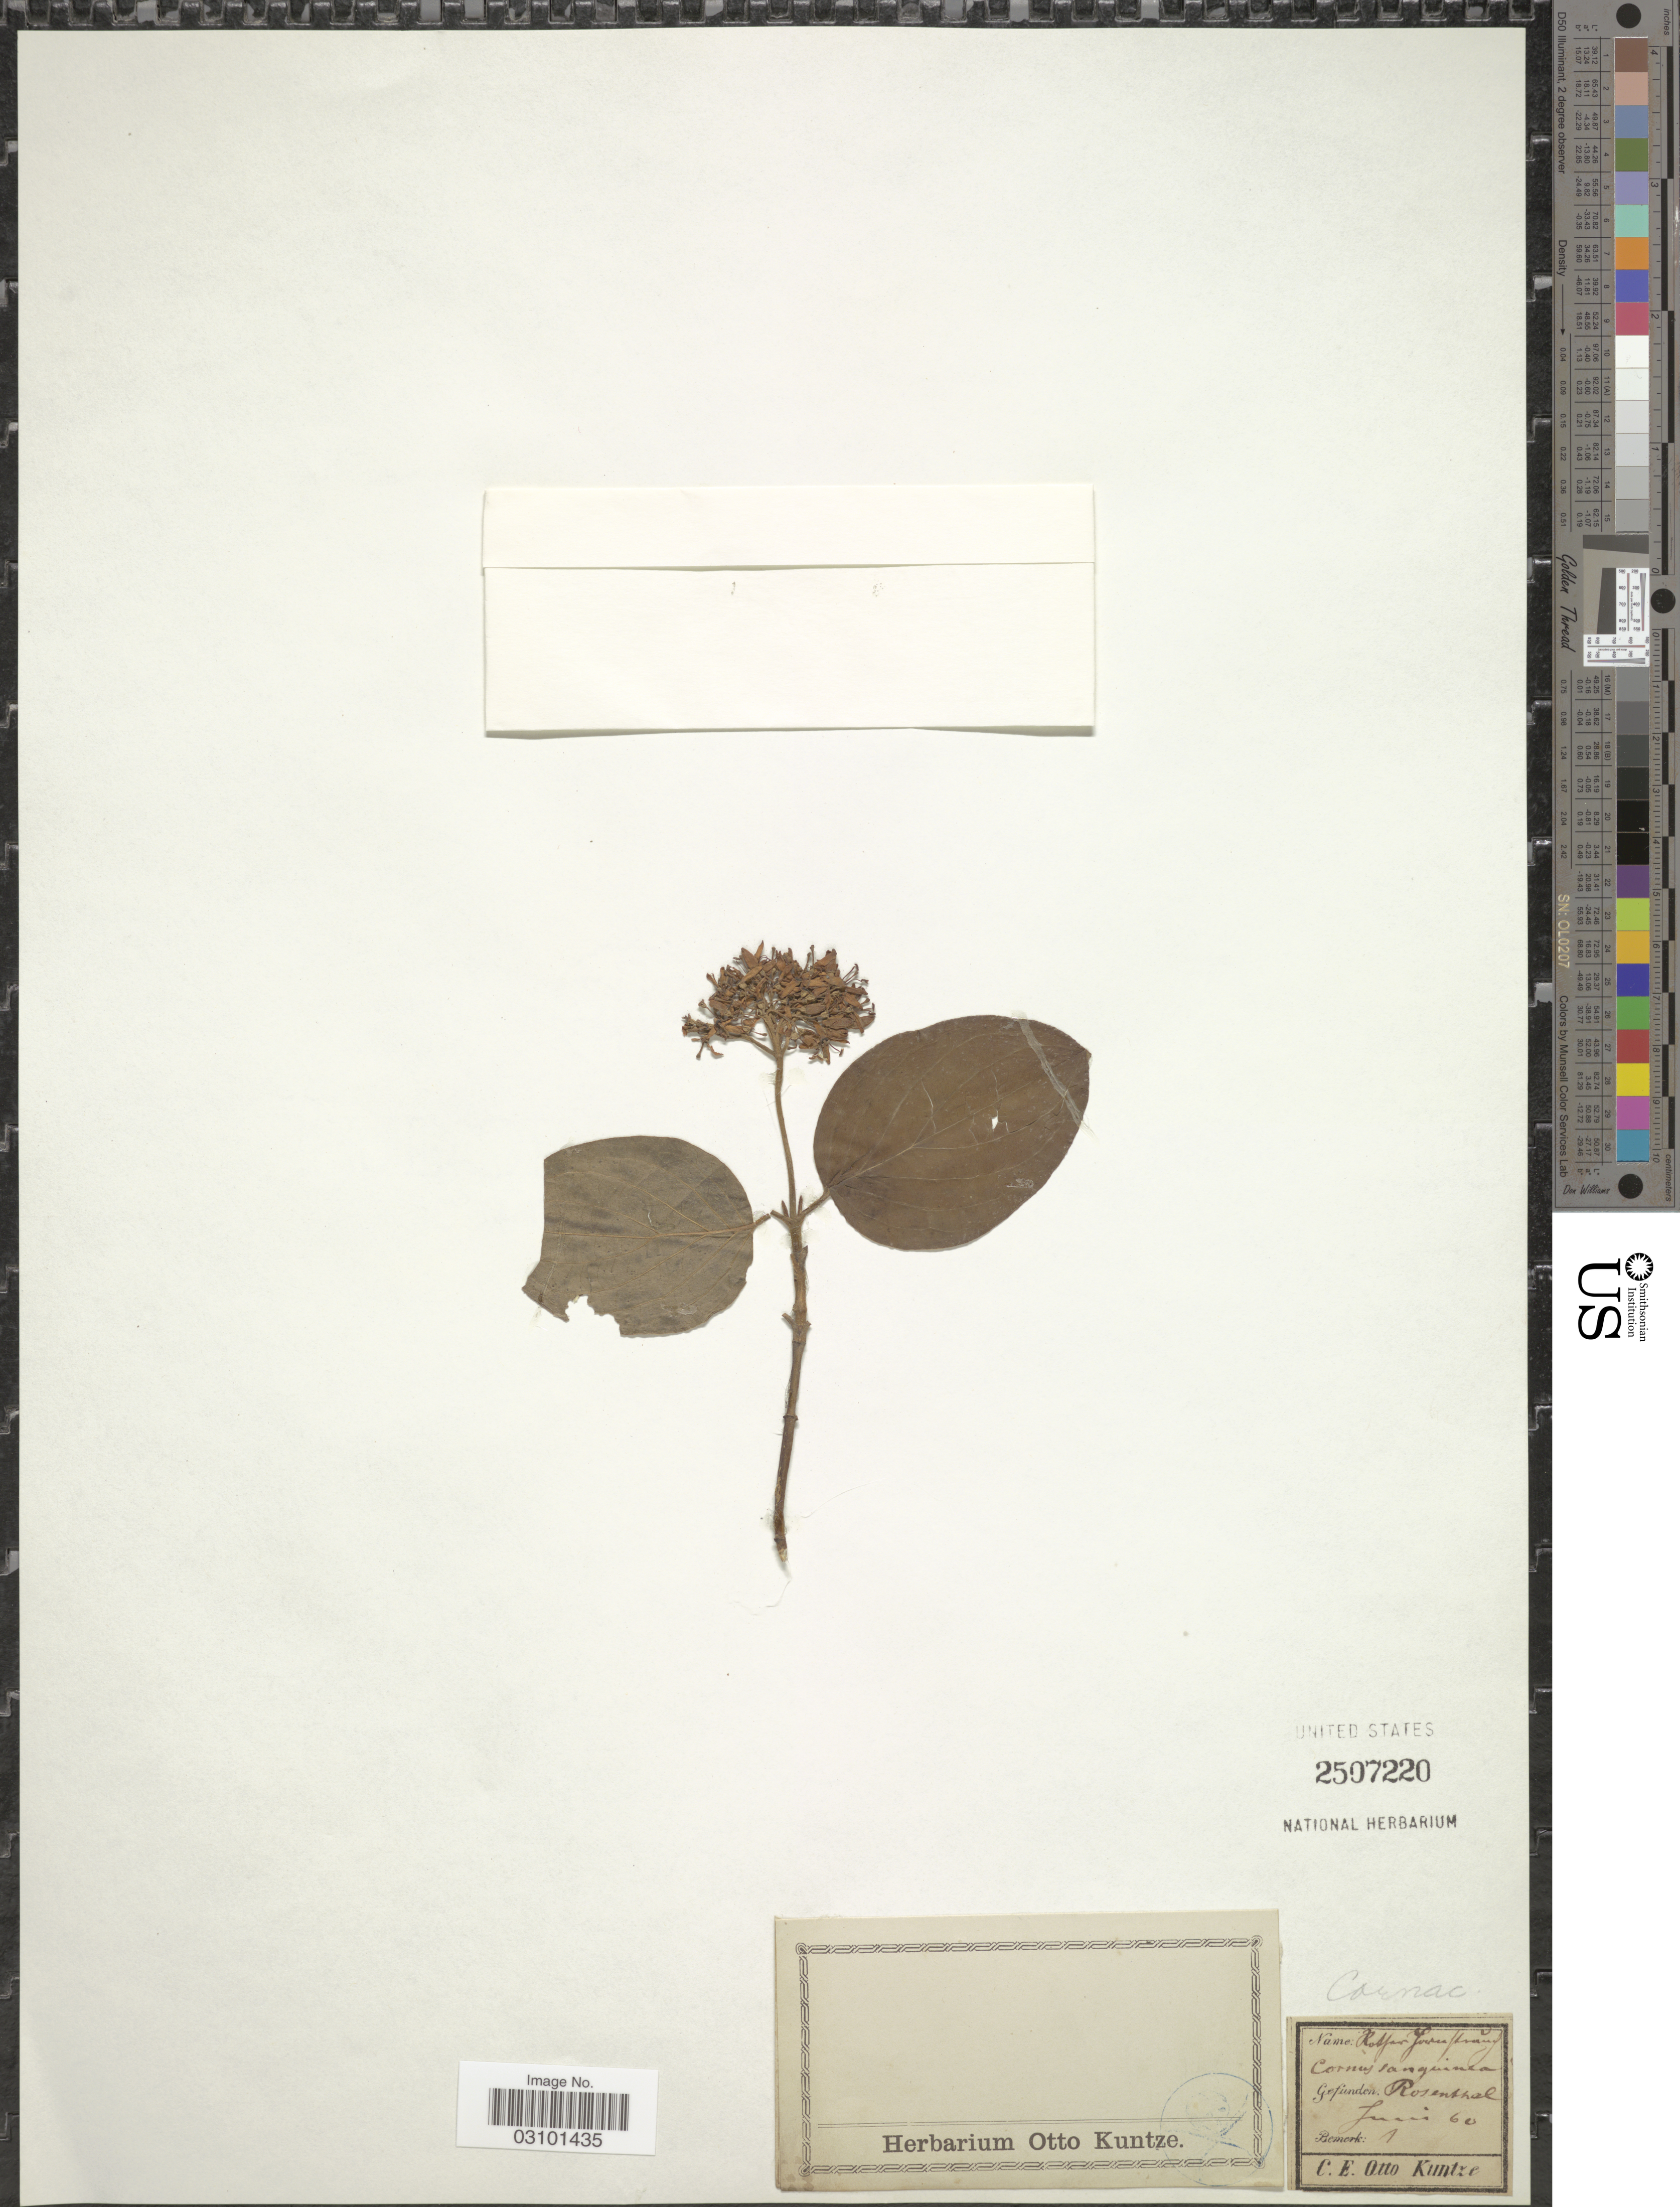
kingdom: Plantae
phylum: Tracheophyta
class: Magnoliopsida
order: Cornales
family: Cornaceae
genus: Cornus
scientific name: Cornus sanguinea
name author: L.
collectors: C.E.O. Kuntze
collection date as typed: Transcribed d/m/y: /6/60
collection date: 1860-06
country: Germany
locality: Rosenthal.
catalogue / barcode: US 2507220